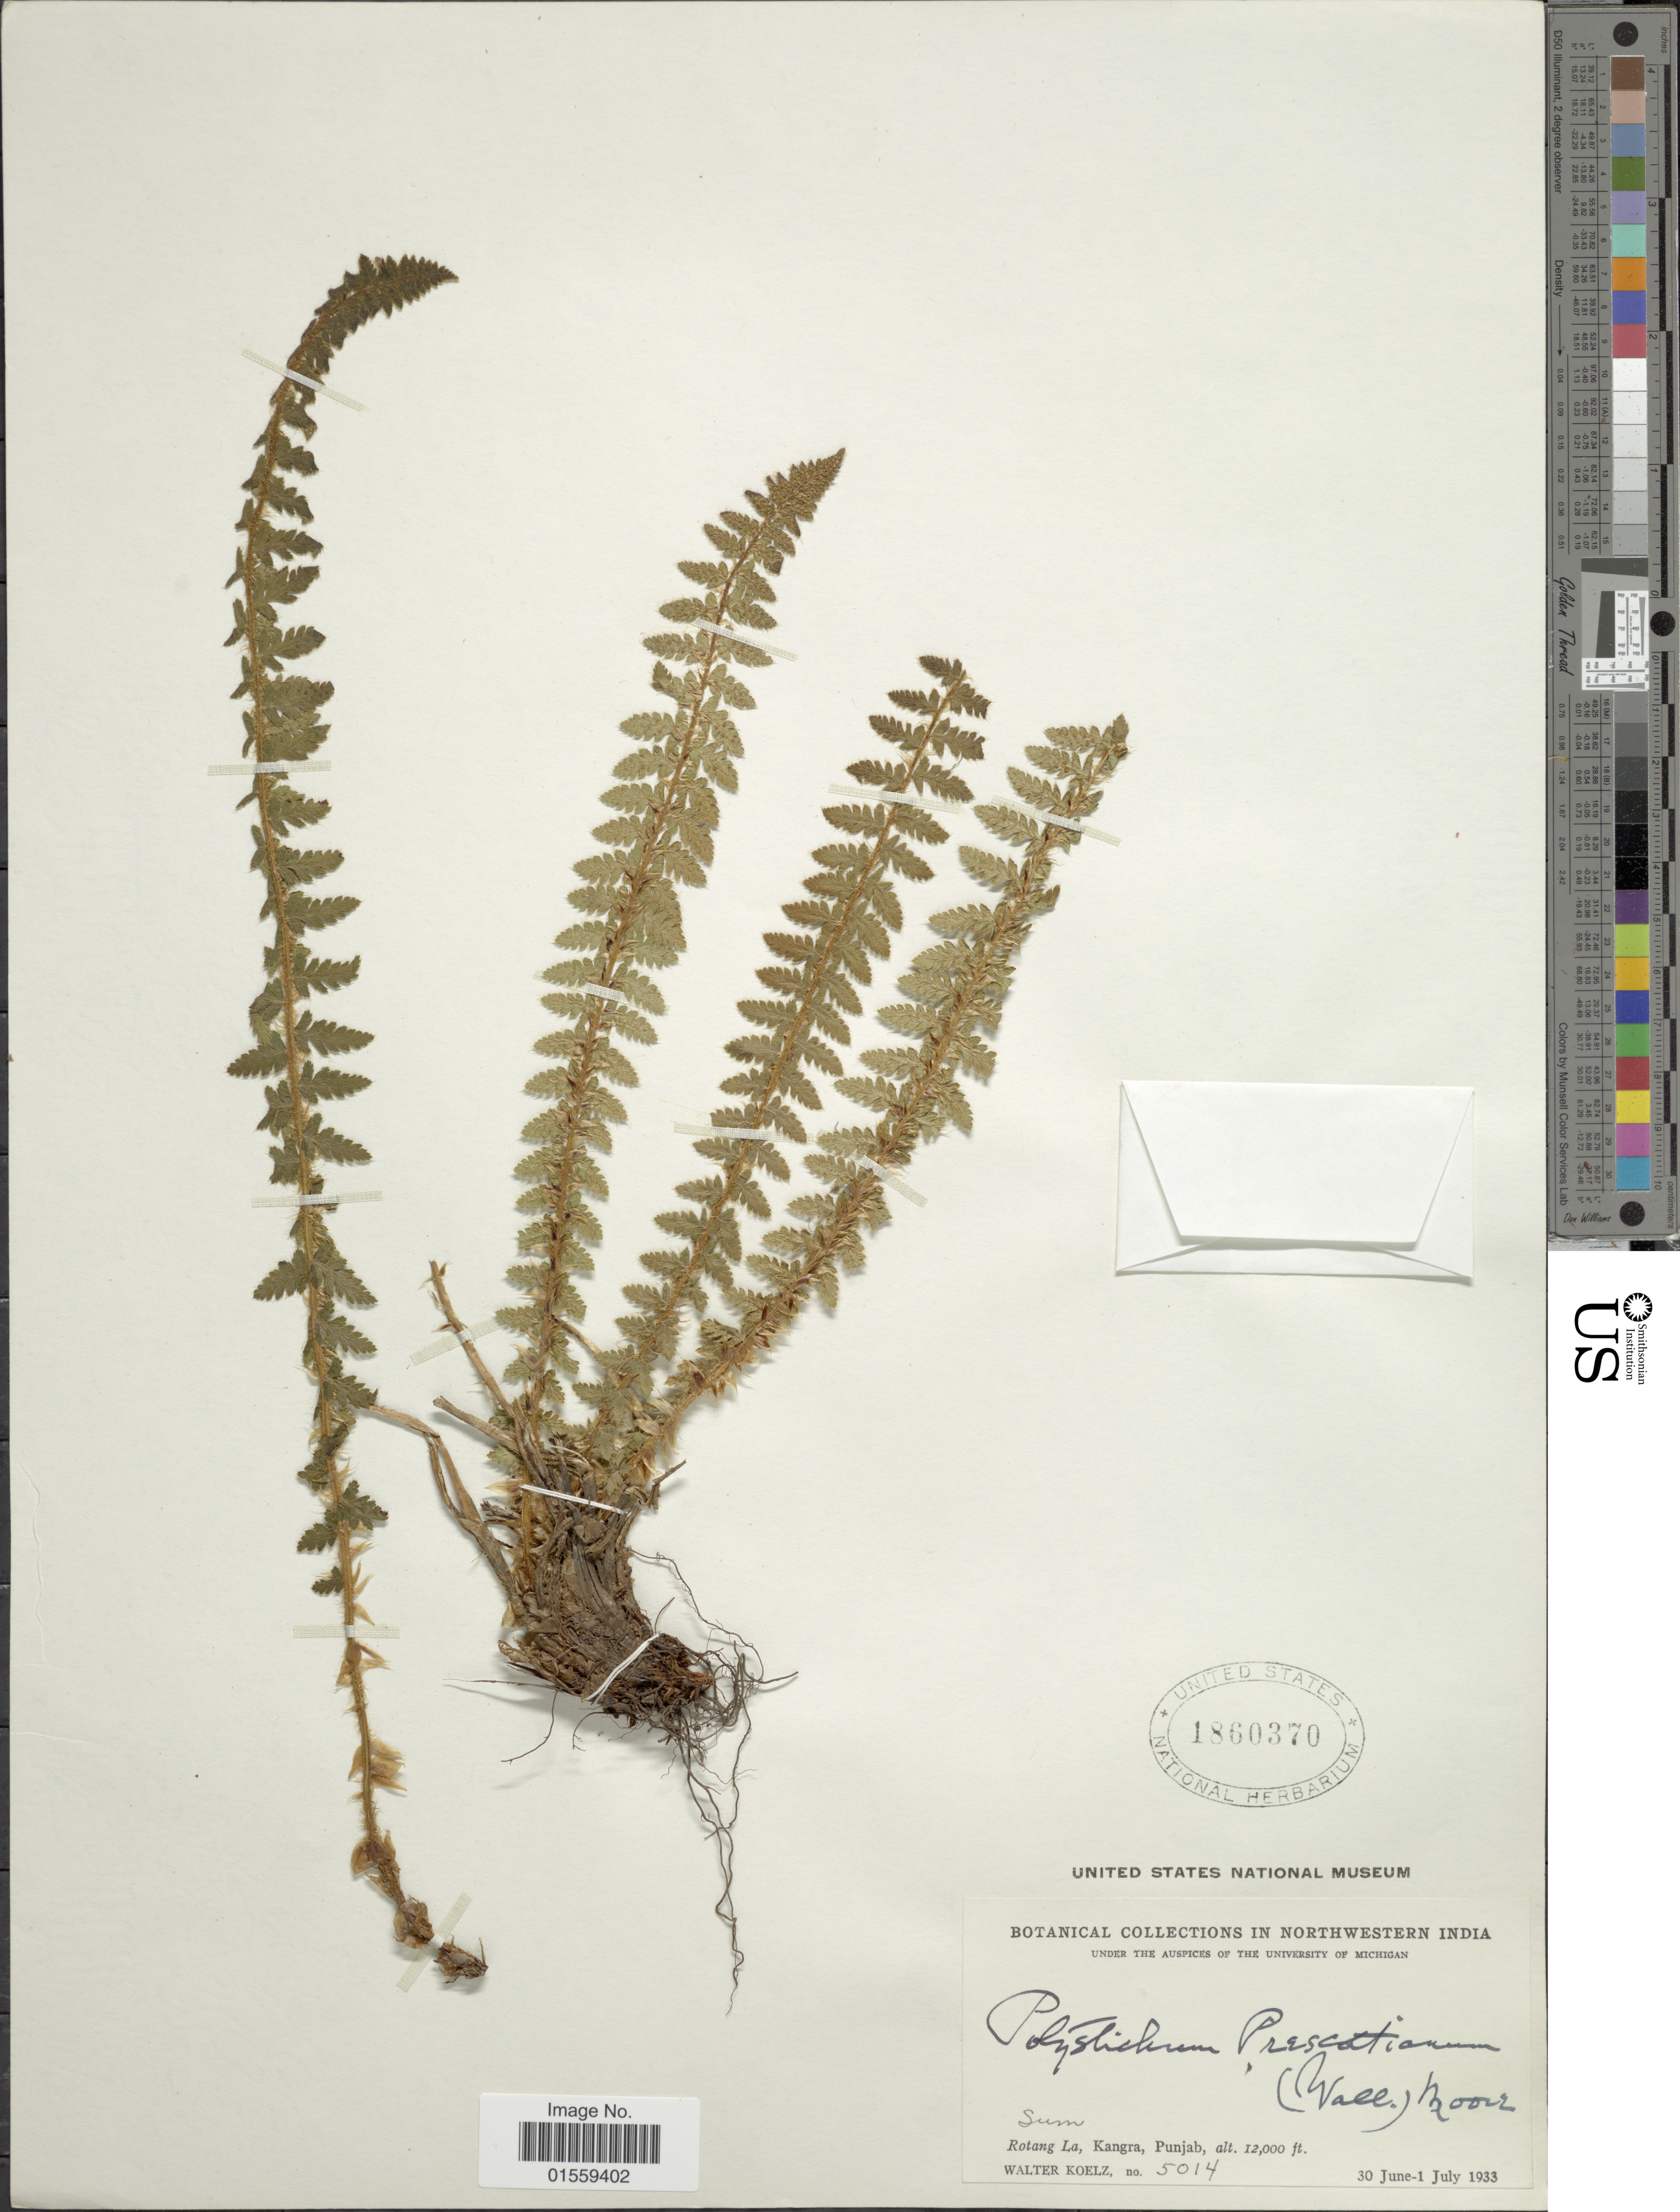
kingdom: Plantae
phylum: Tracheophyta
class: Polypodiopsida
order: Polypodiales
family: Dryopteridaceae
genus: Polystichum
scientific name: Polystichum prescottianum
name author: (Wall. ex Mett.) T. Moore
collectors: W. N. Koelz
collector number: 5014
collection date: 1933-06-10/1933-07-01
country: India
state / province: Himachal Pradesh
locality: Northwestern India, Sum, Rotang La, Kangra, Punjab.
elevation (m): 3658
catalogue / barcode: US 1860370